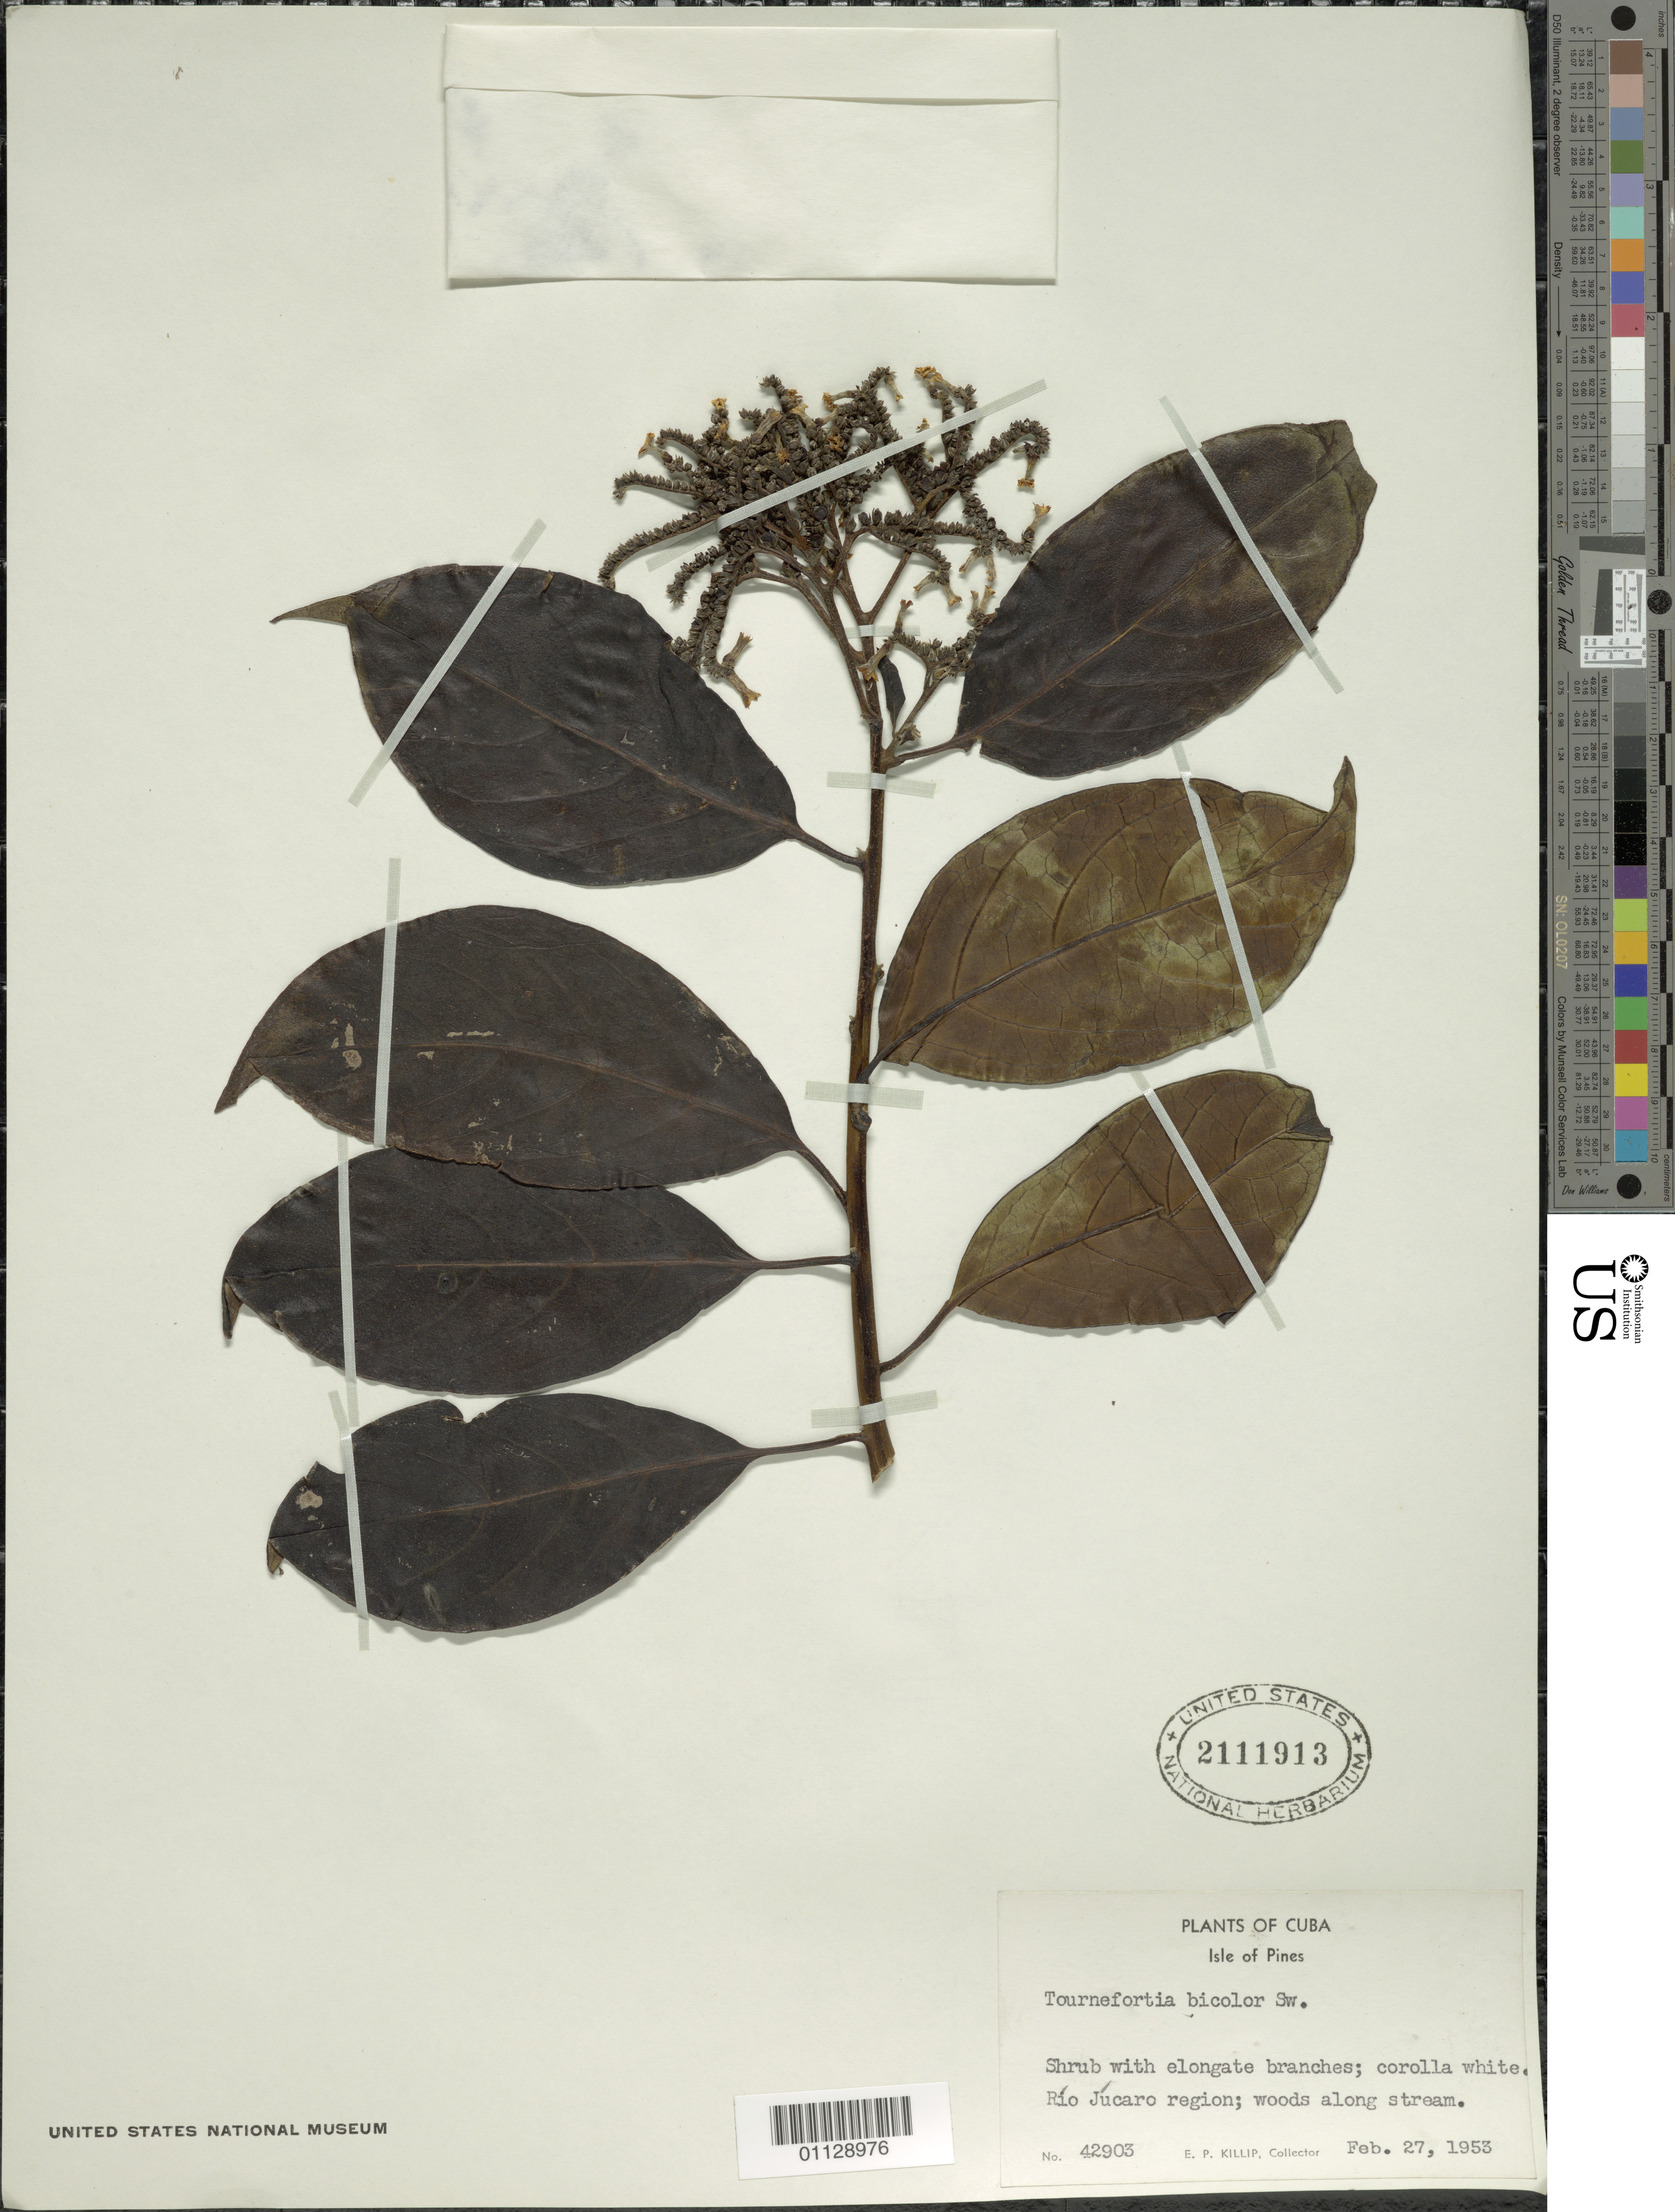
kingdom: Plantae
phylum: Tracheophyta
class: Magnoliopsida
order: Boraginales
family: Heliotropiaceae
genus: Tournefortia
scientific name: Tournefortia bicolor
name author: Sw.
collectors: E. P. Killip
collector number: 42903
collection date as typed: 27 Feb 1953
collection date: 1953-02-27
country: Cuba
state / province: Isla de la Juventud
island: Isla de la Juventud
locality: Rio Jucaro region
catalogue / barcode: US 2111913